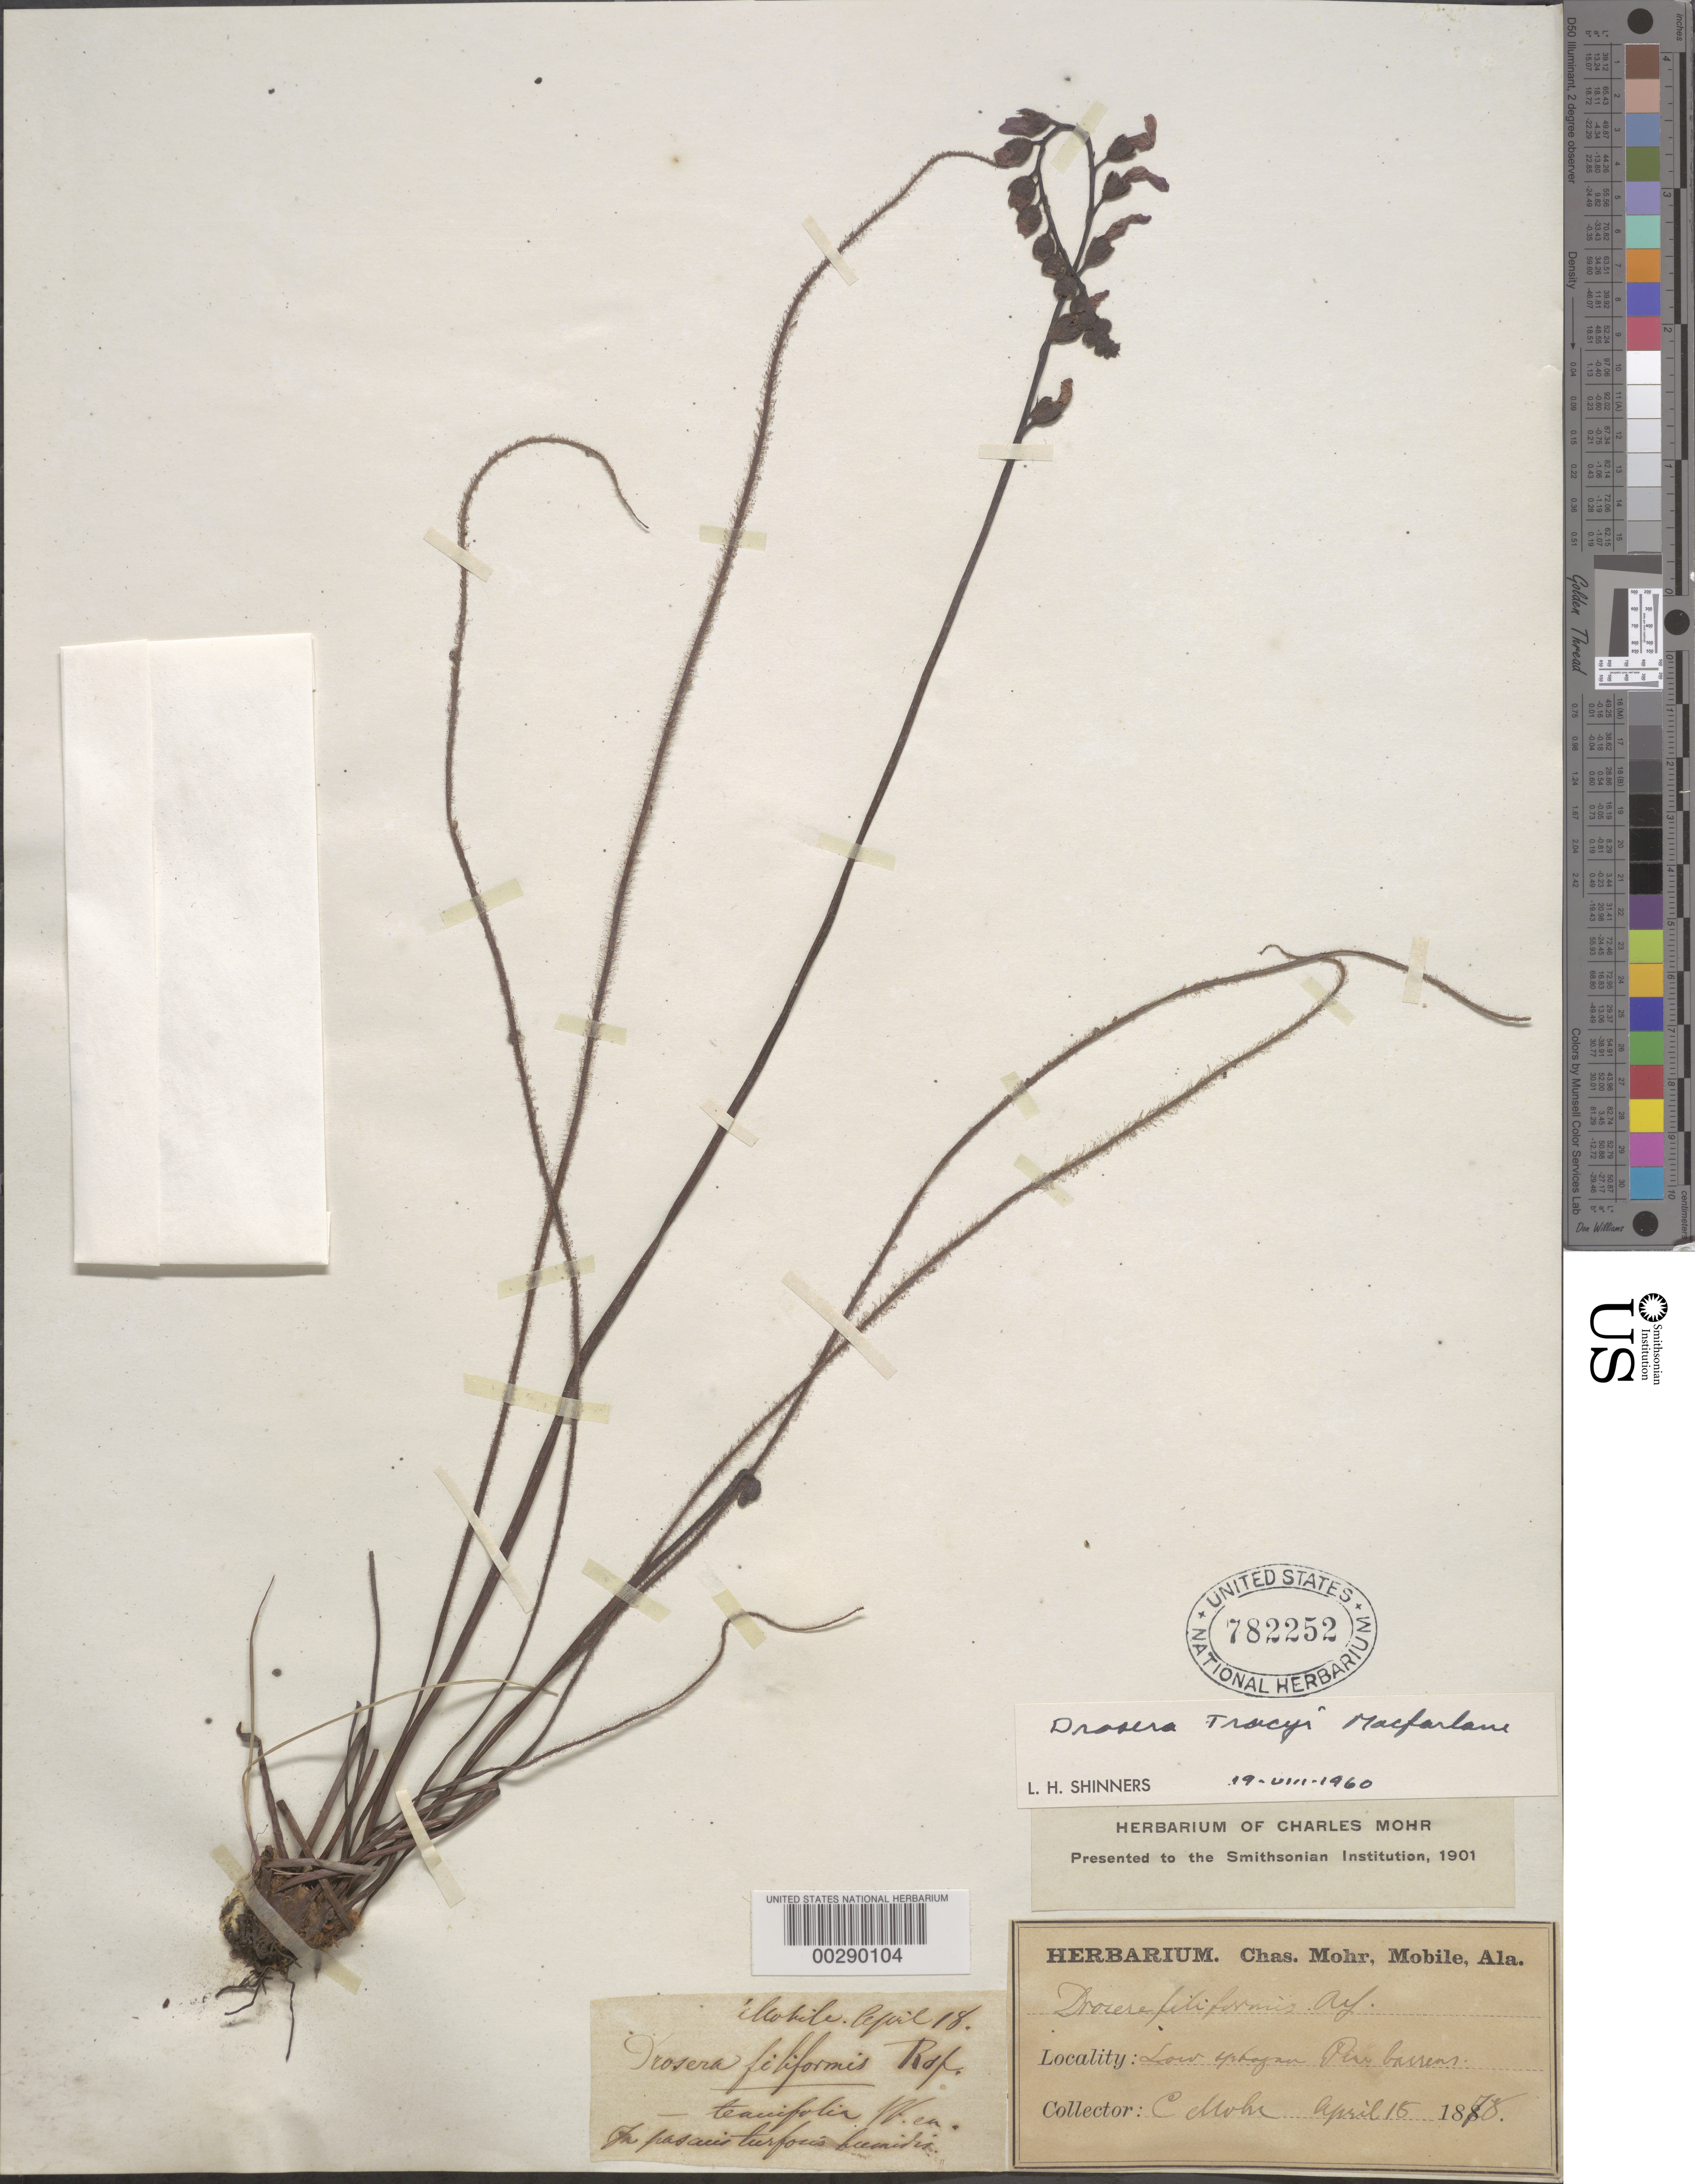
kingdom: Plantae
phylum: Tracheophyta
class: Magnoliopsida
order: Caryophyllales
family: Droseraceae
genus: Drosera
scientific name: Drosera tracyi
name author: Macfarl.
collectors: C. T. Mohr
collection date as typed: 15 Apr 1878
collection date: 1878-04-15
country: United States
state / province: Alabama (?)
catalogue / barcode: US 782252